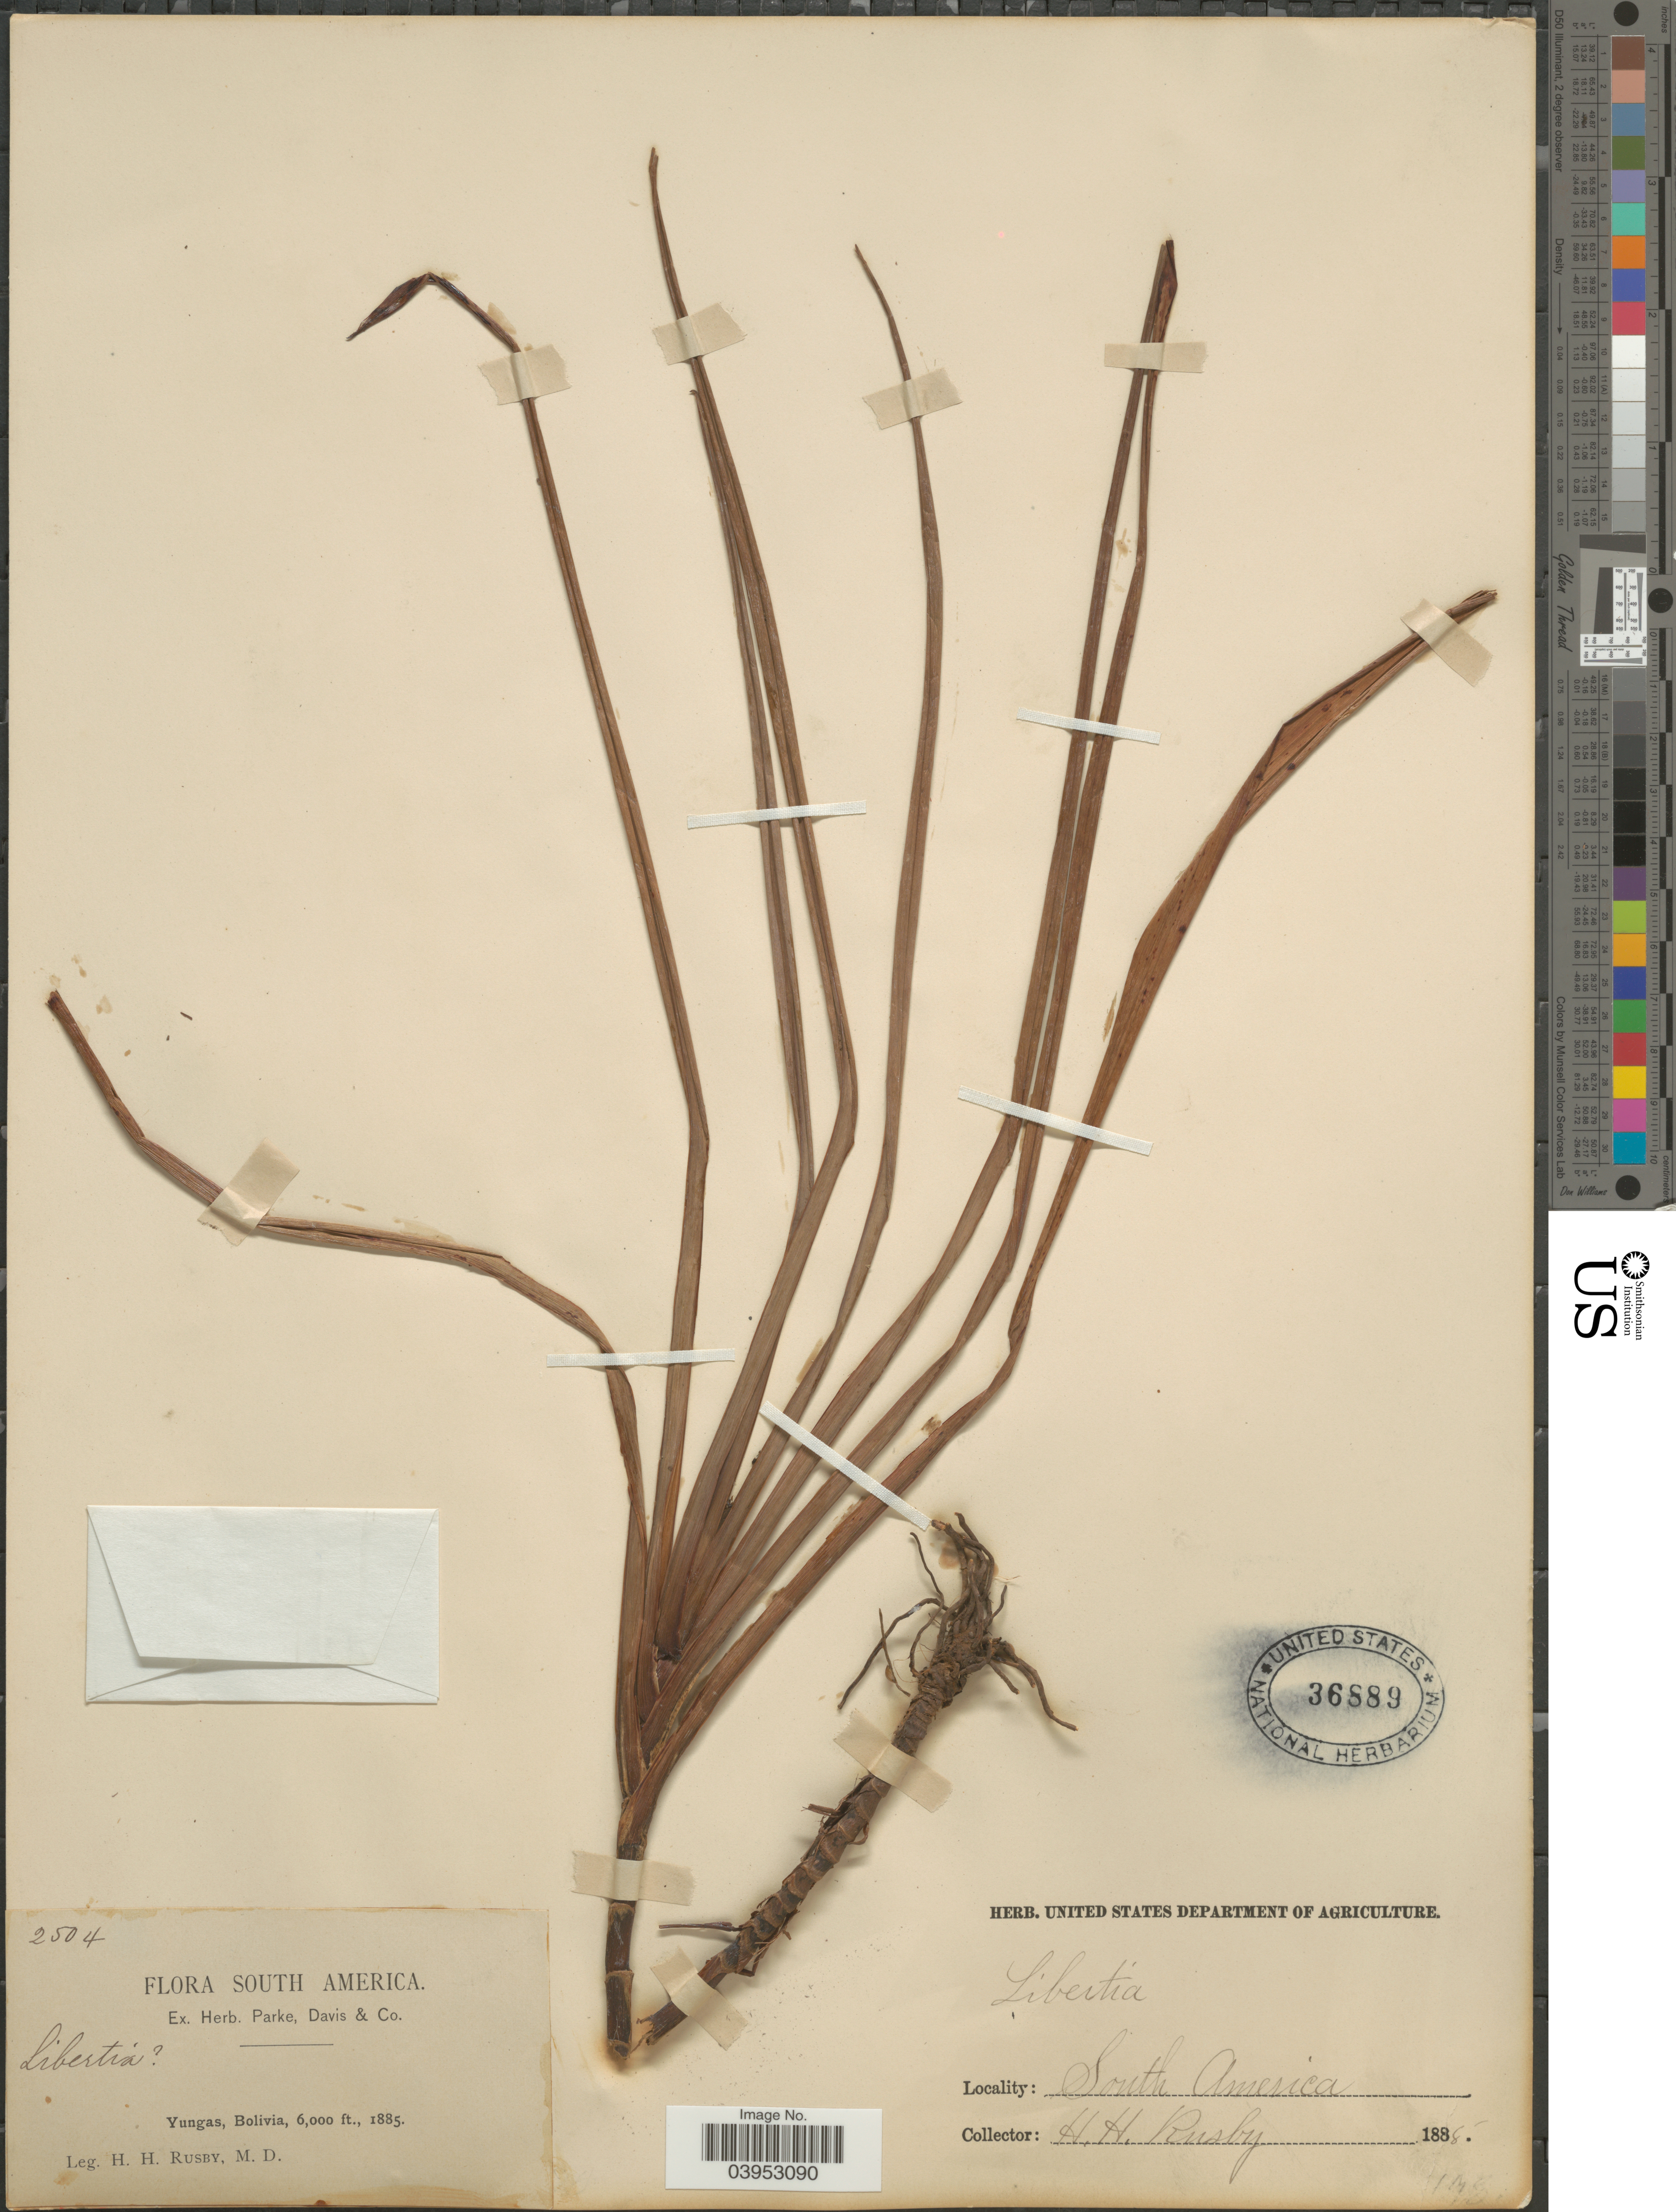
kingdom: Plantae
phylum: Tracheophyta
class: Liliopsida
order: Asparagales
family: Iridaceae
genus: Libertia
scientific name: Libertia sp.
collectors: H. H. Rusby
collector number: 2504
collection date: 1885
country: Bolivia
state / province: La Paz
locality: Yungas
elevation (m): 1829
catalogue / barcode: US 36889